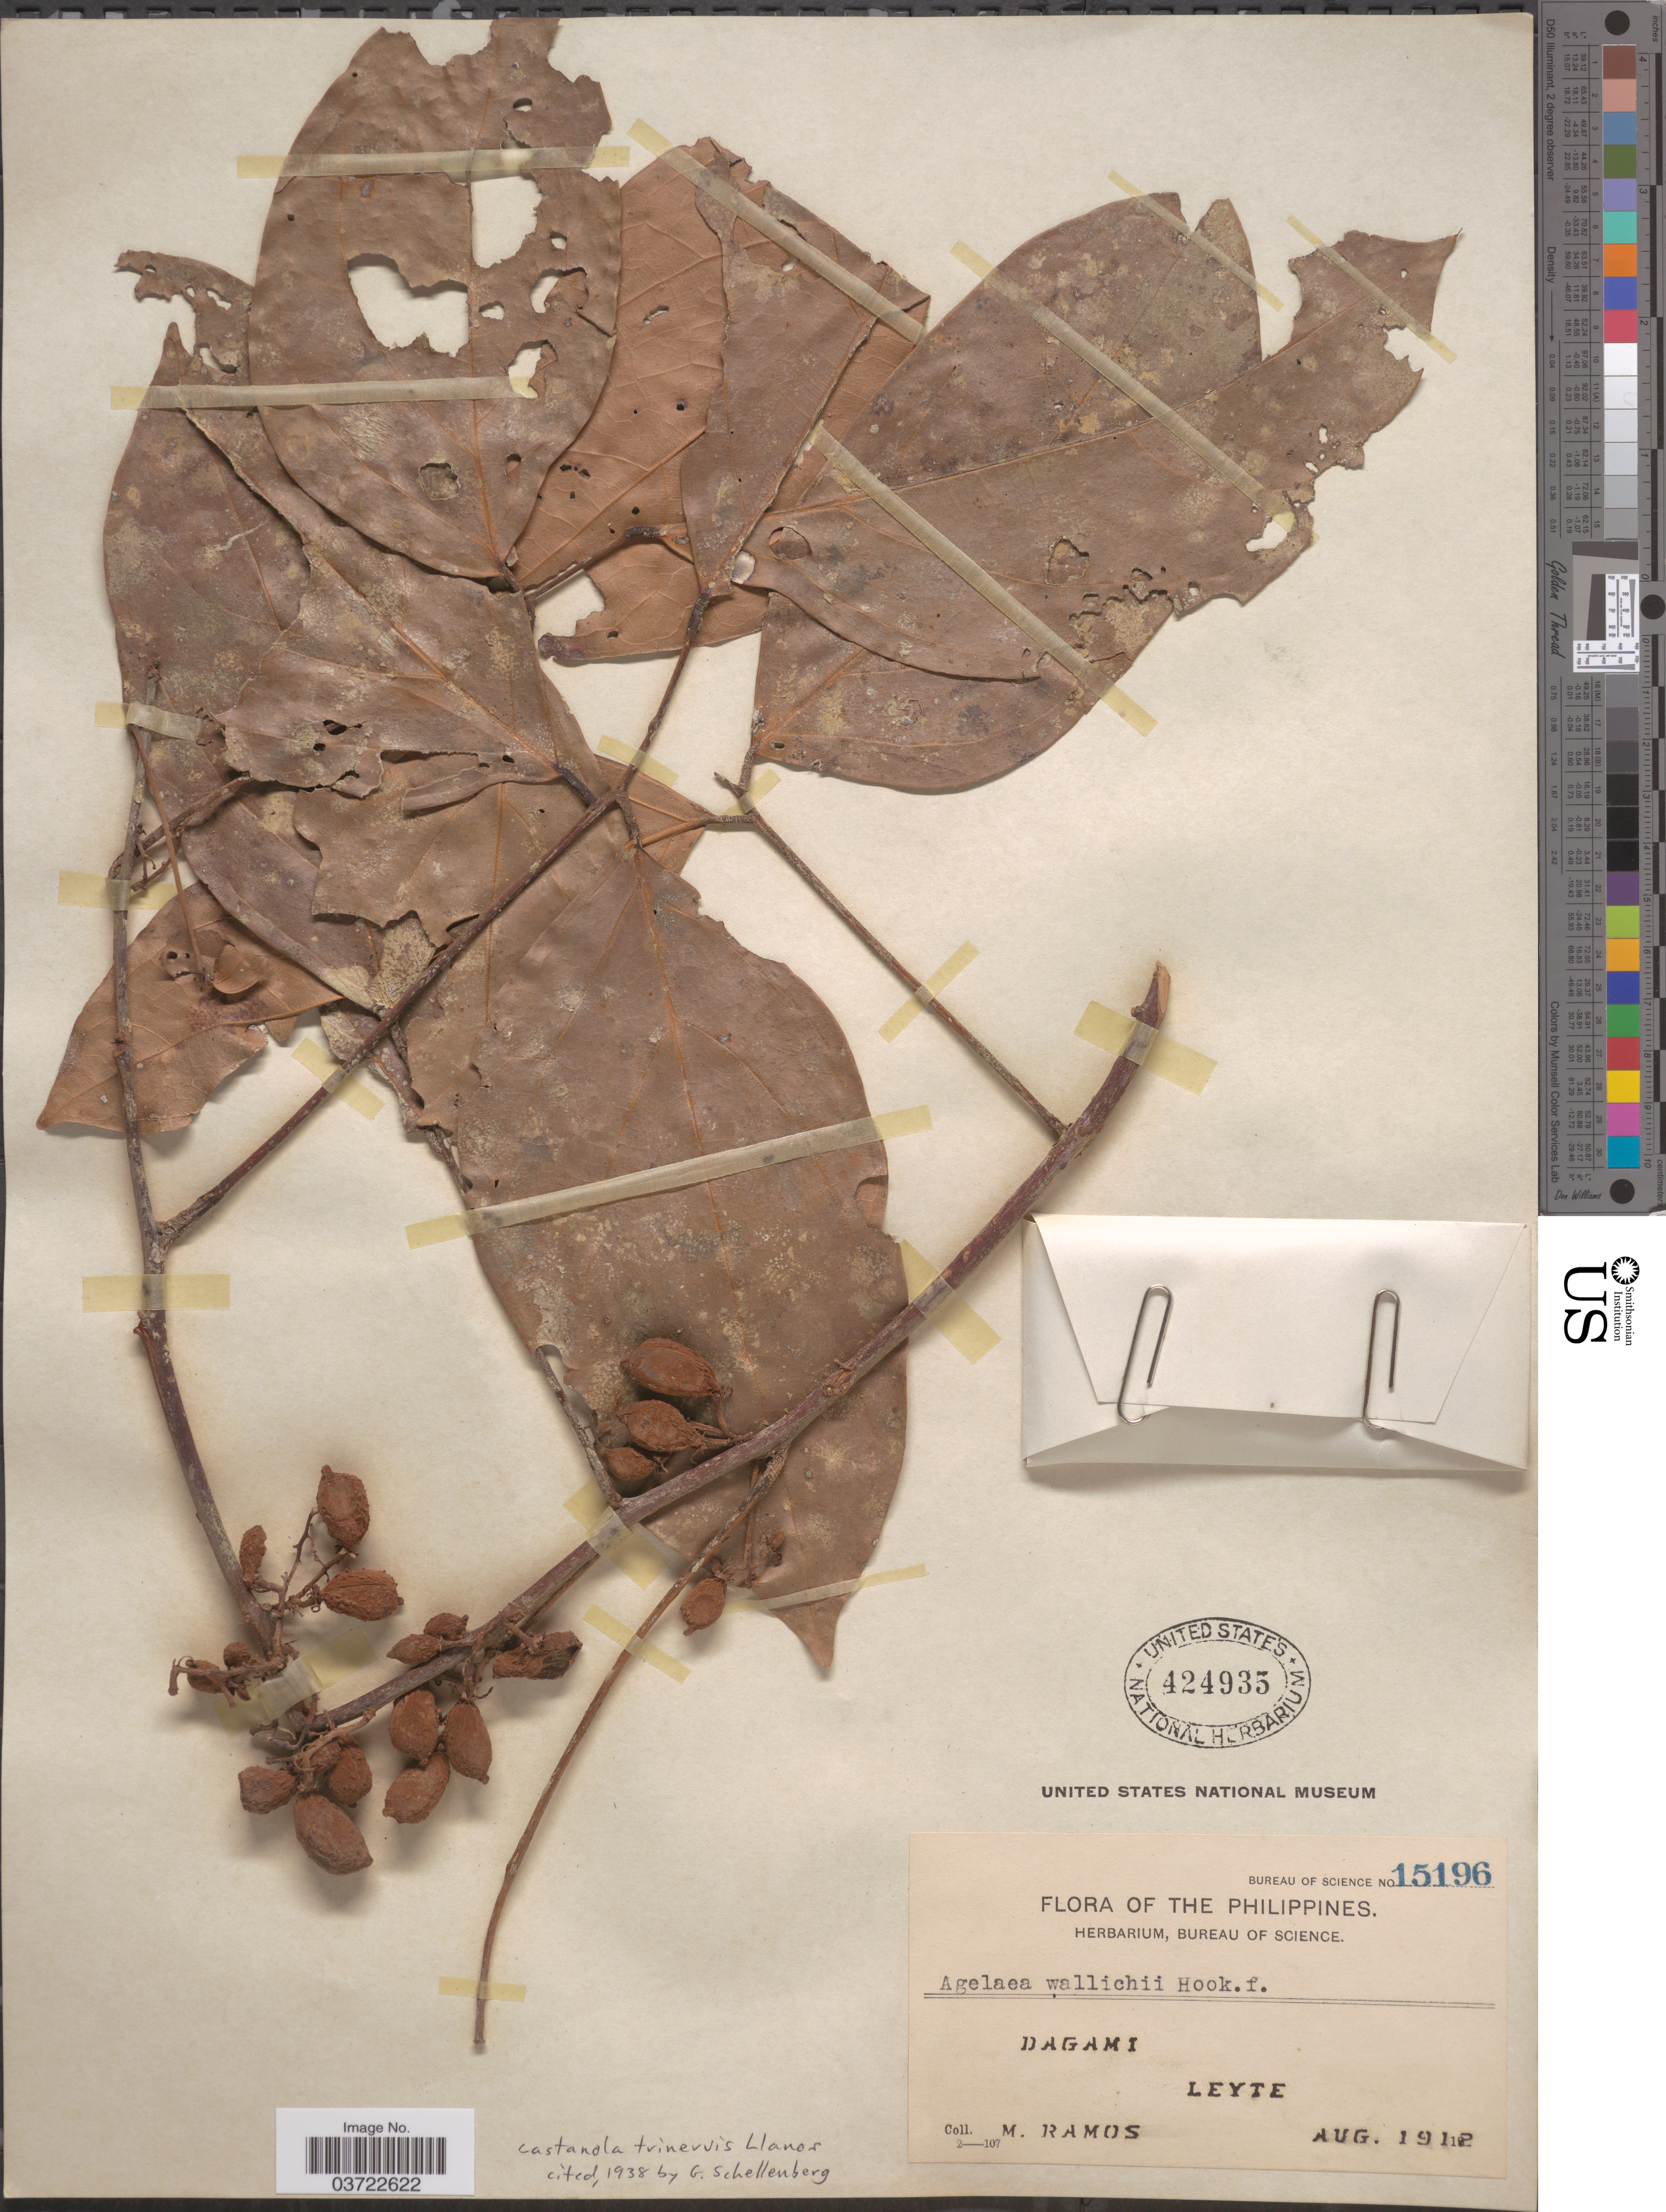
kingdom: Plantae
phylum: Tracheophyta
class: Magnoliopsida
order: Oxalidales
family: Connaraceae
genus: Agelaea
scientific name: Agelaea trinervis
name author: (Llanos) Merr.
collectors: M. Ramos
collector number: Bureau of Science 15196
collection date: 1912-08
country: Philippines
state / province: Eastern Visayas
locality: Dagami, Leyte.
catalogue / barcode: US 424935